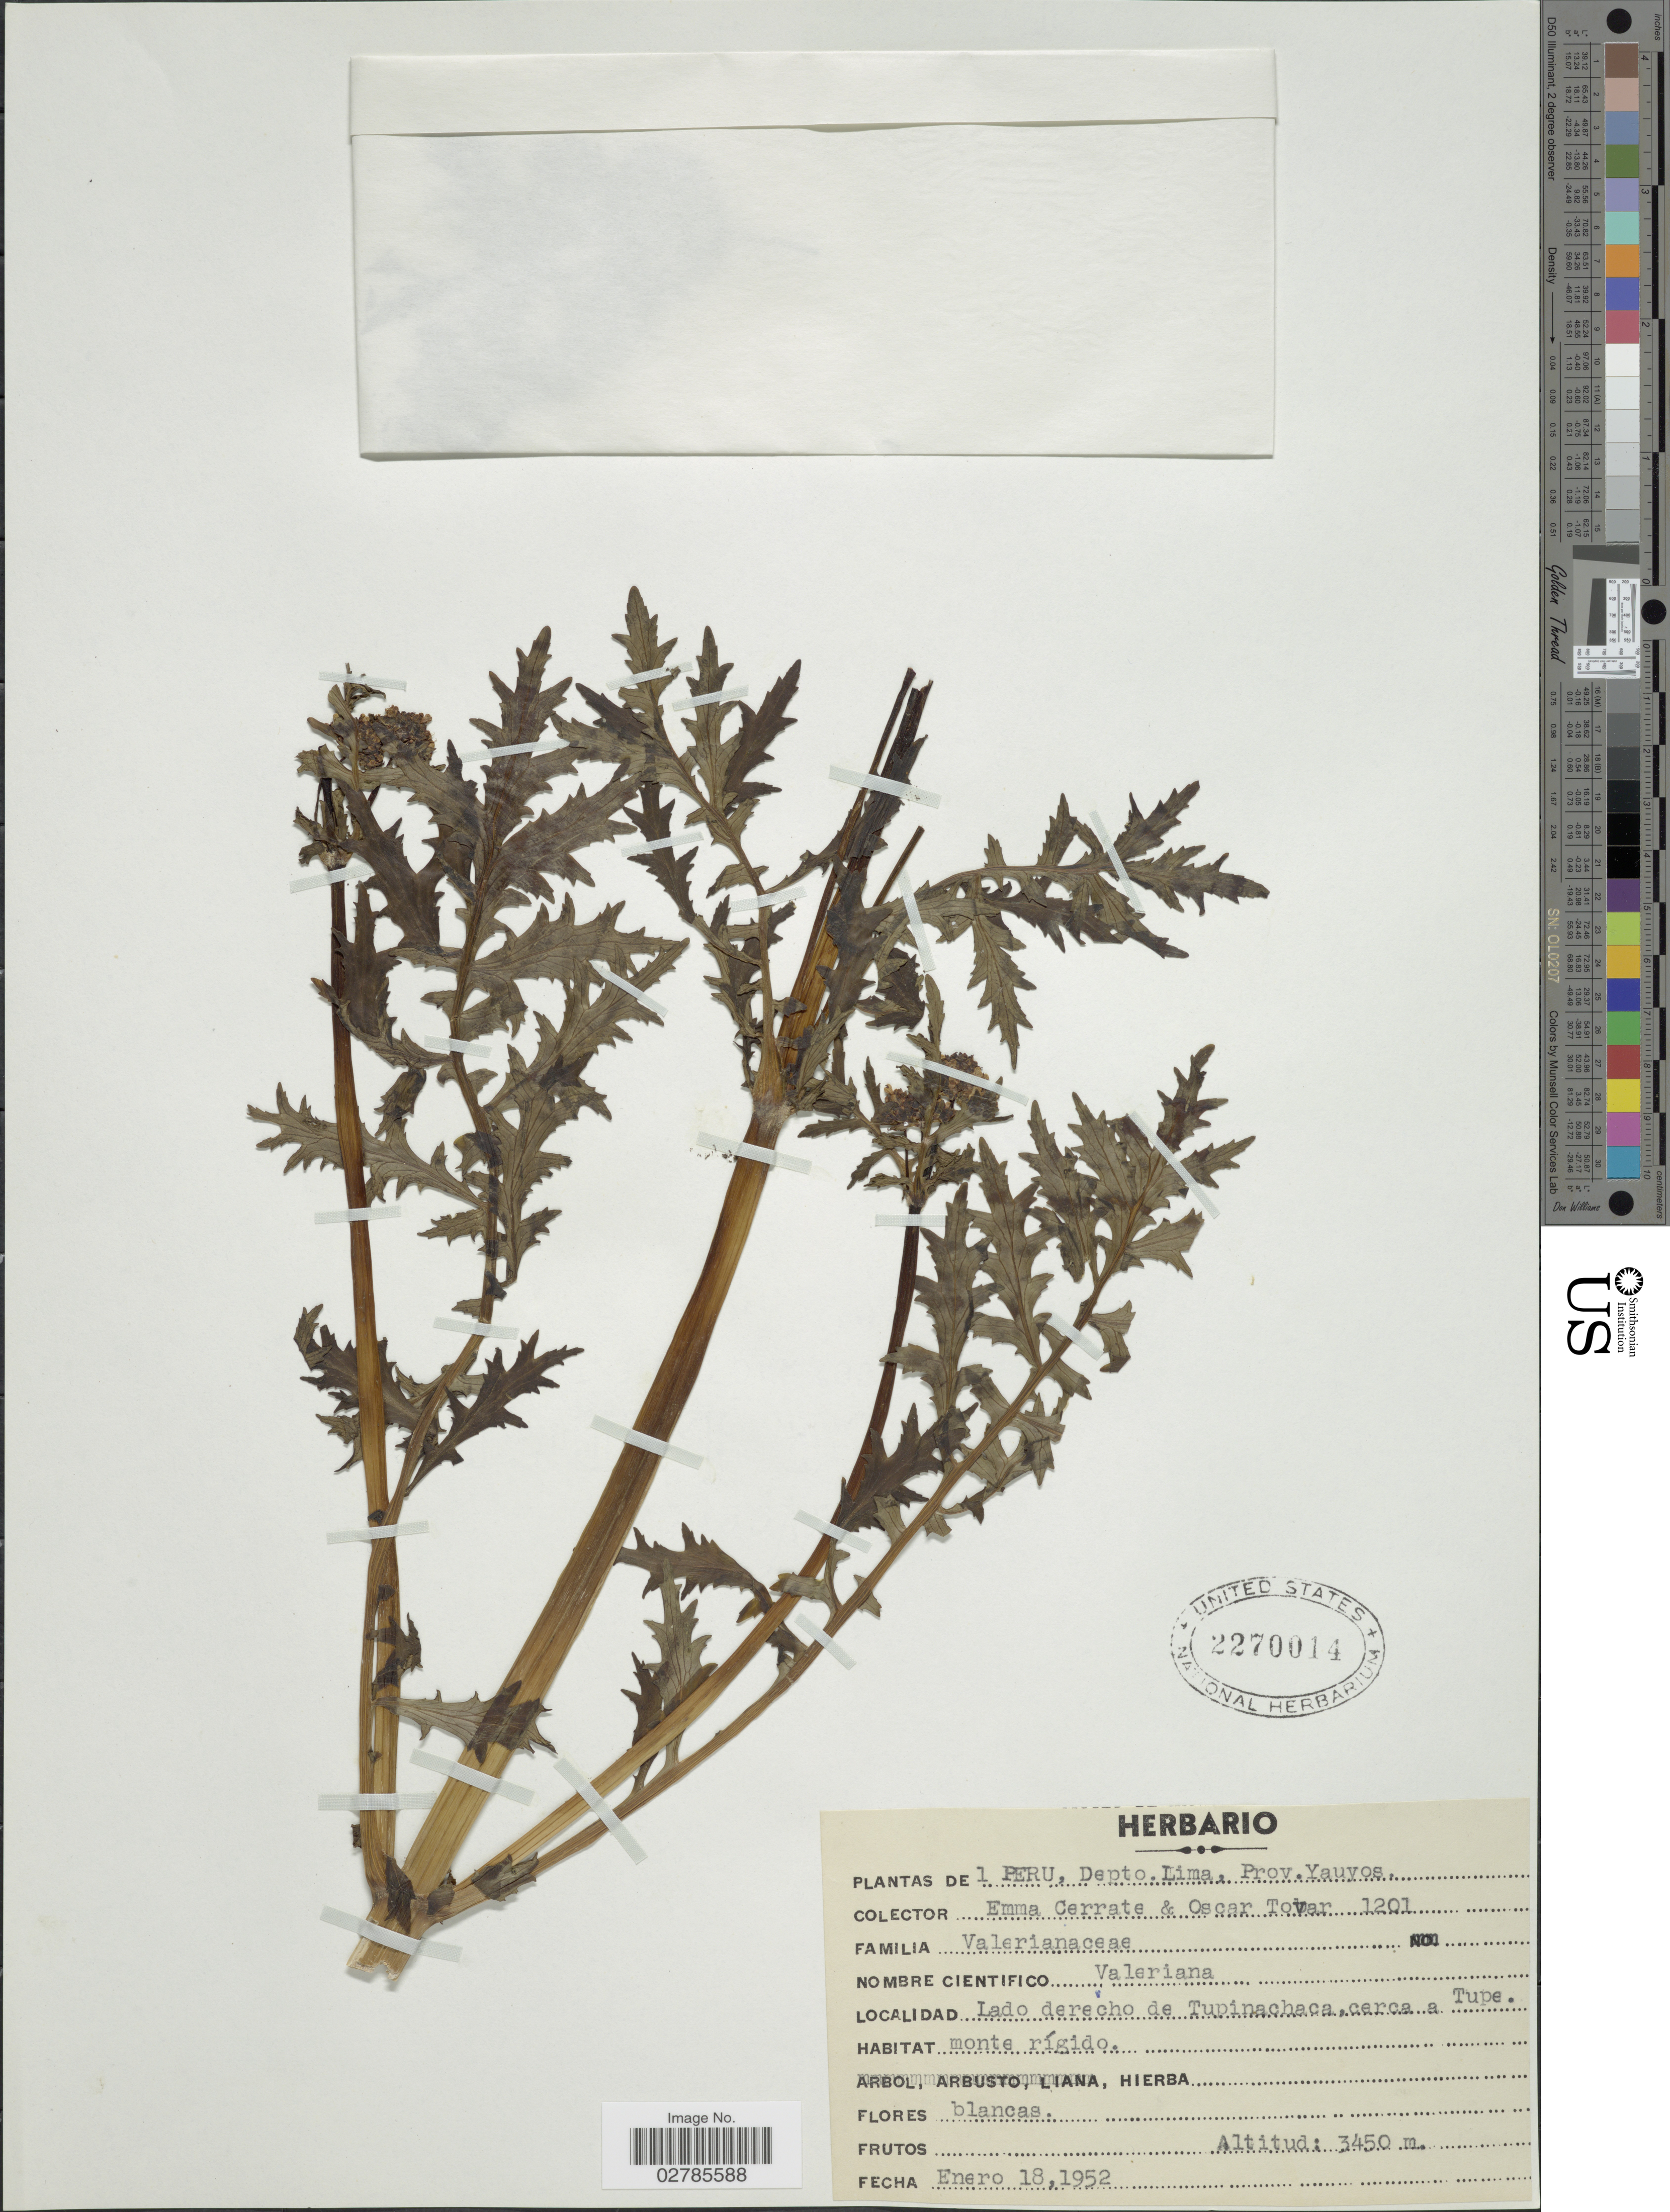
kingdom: Plantae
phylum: Tracheophyta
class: Magnoliopsida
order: Dipsacales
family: Caprifoliaceae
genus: Valeriana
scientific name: Valeriana sp.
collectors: E. Cerrate & Ó. Tovar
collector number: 1201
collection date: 1952-01-18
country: Peru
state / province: Lima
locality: Depto. Lima, Prov. Yauyos, Lado derecho de Tupinachaca, cerca a Tupe.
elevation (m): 3450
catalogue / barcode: US 2270014